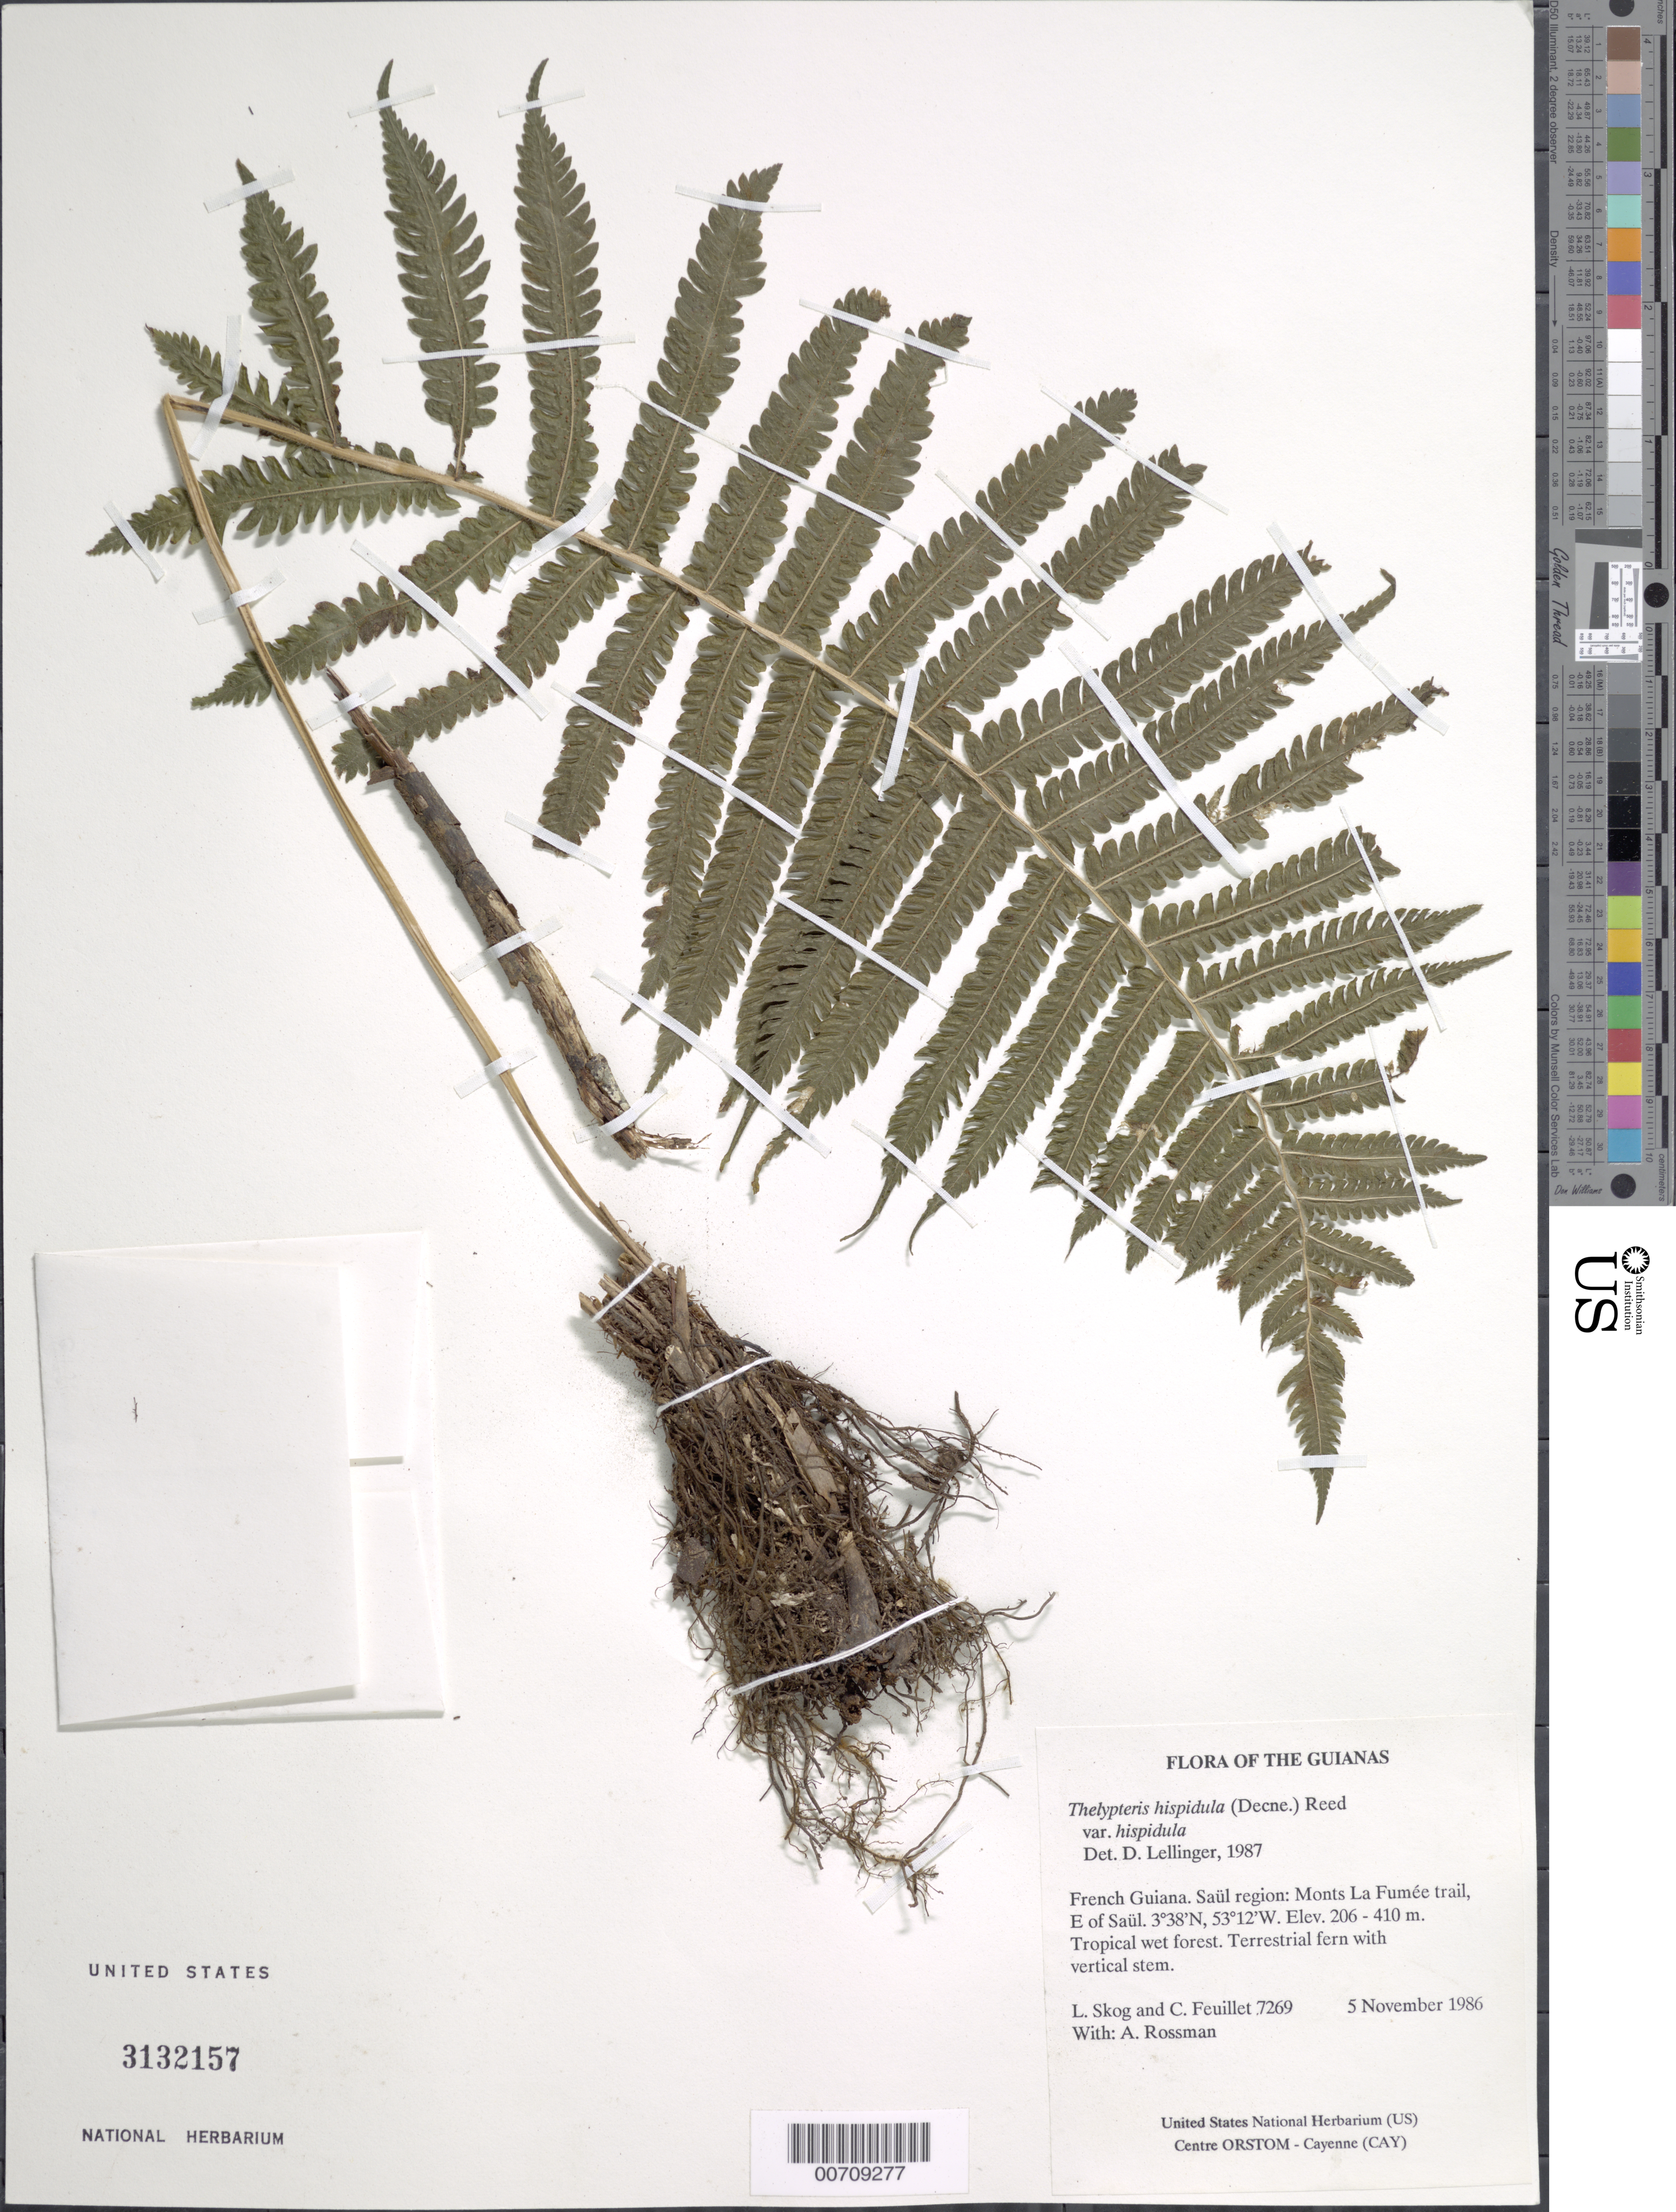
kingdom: Plantae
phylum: Tracheophyta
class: Polypodiopsida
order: Polypodiales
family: Thelypteridaceae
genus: Christella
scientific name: Christella hispidula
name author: (Decne.) Holttum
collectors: L. E. Skog, C. Feuillet & A. Rossman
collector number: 7269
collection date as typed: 5 November 1986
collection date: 1986-11-05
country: French Guiana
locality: Monts La Fumée trail, E of Saül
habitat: Tropical wet forest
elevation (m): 206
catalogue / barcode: US 3132157